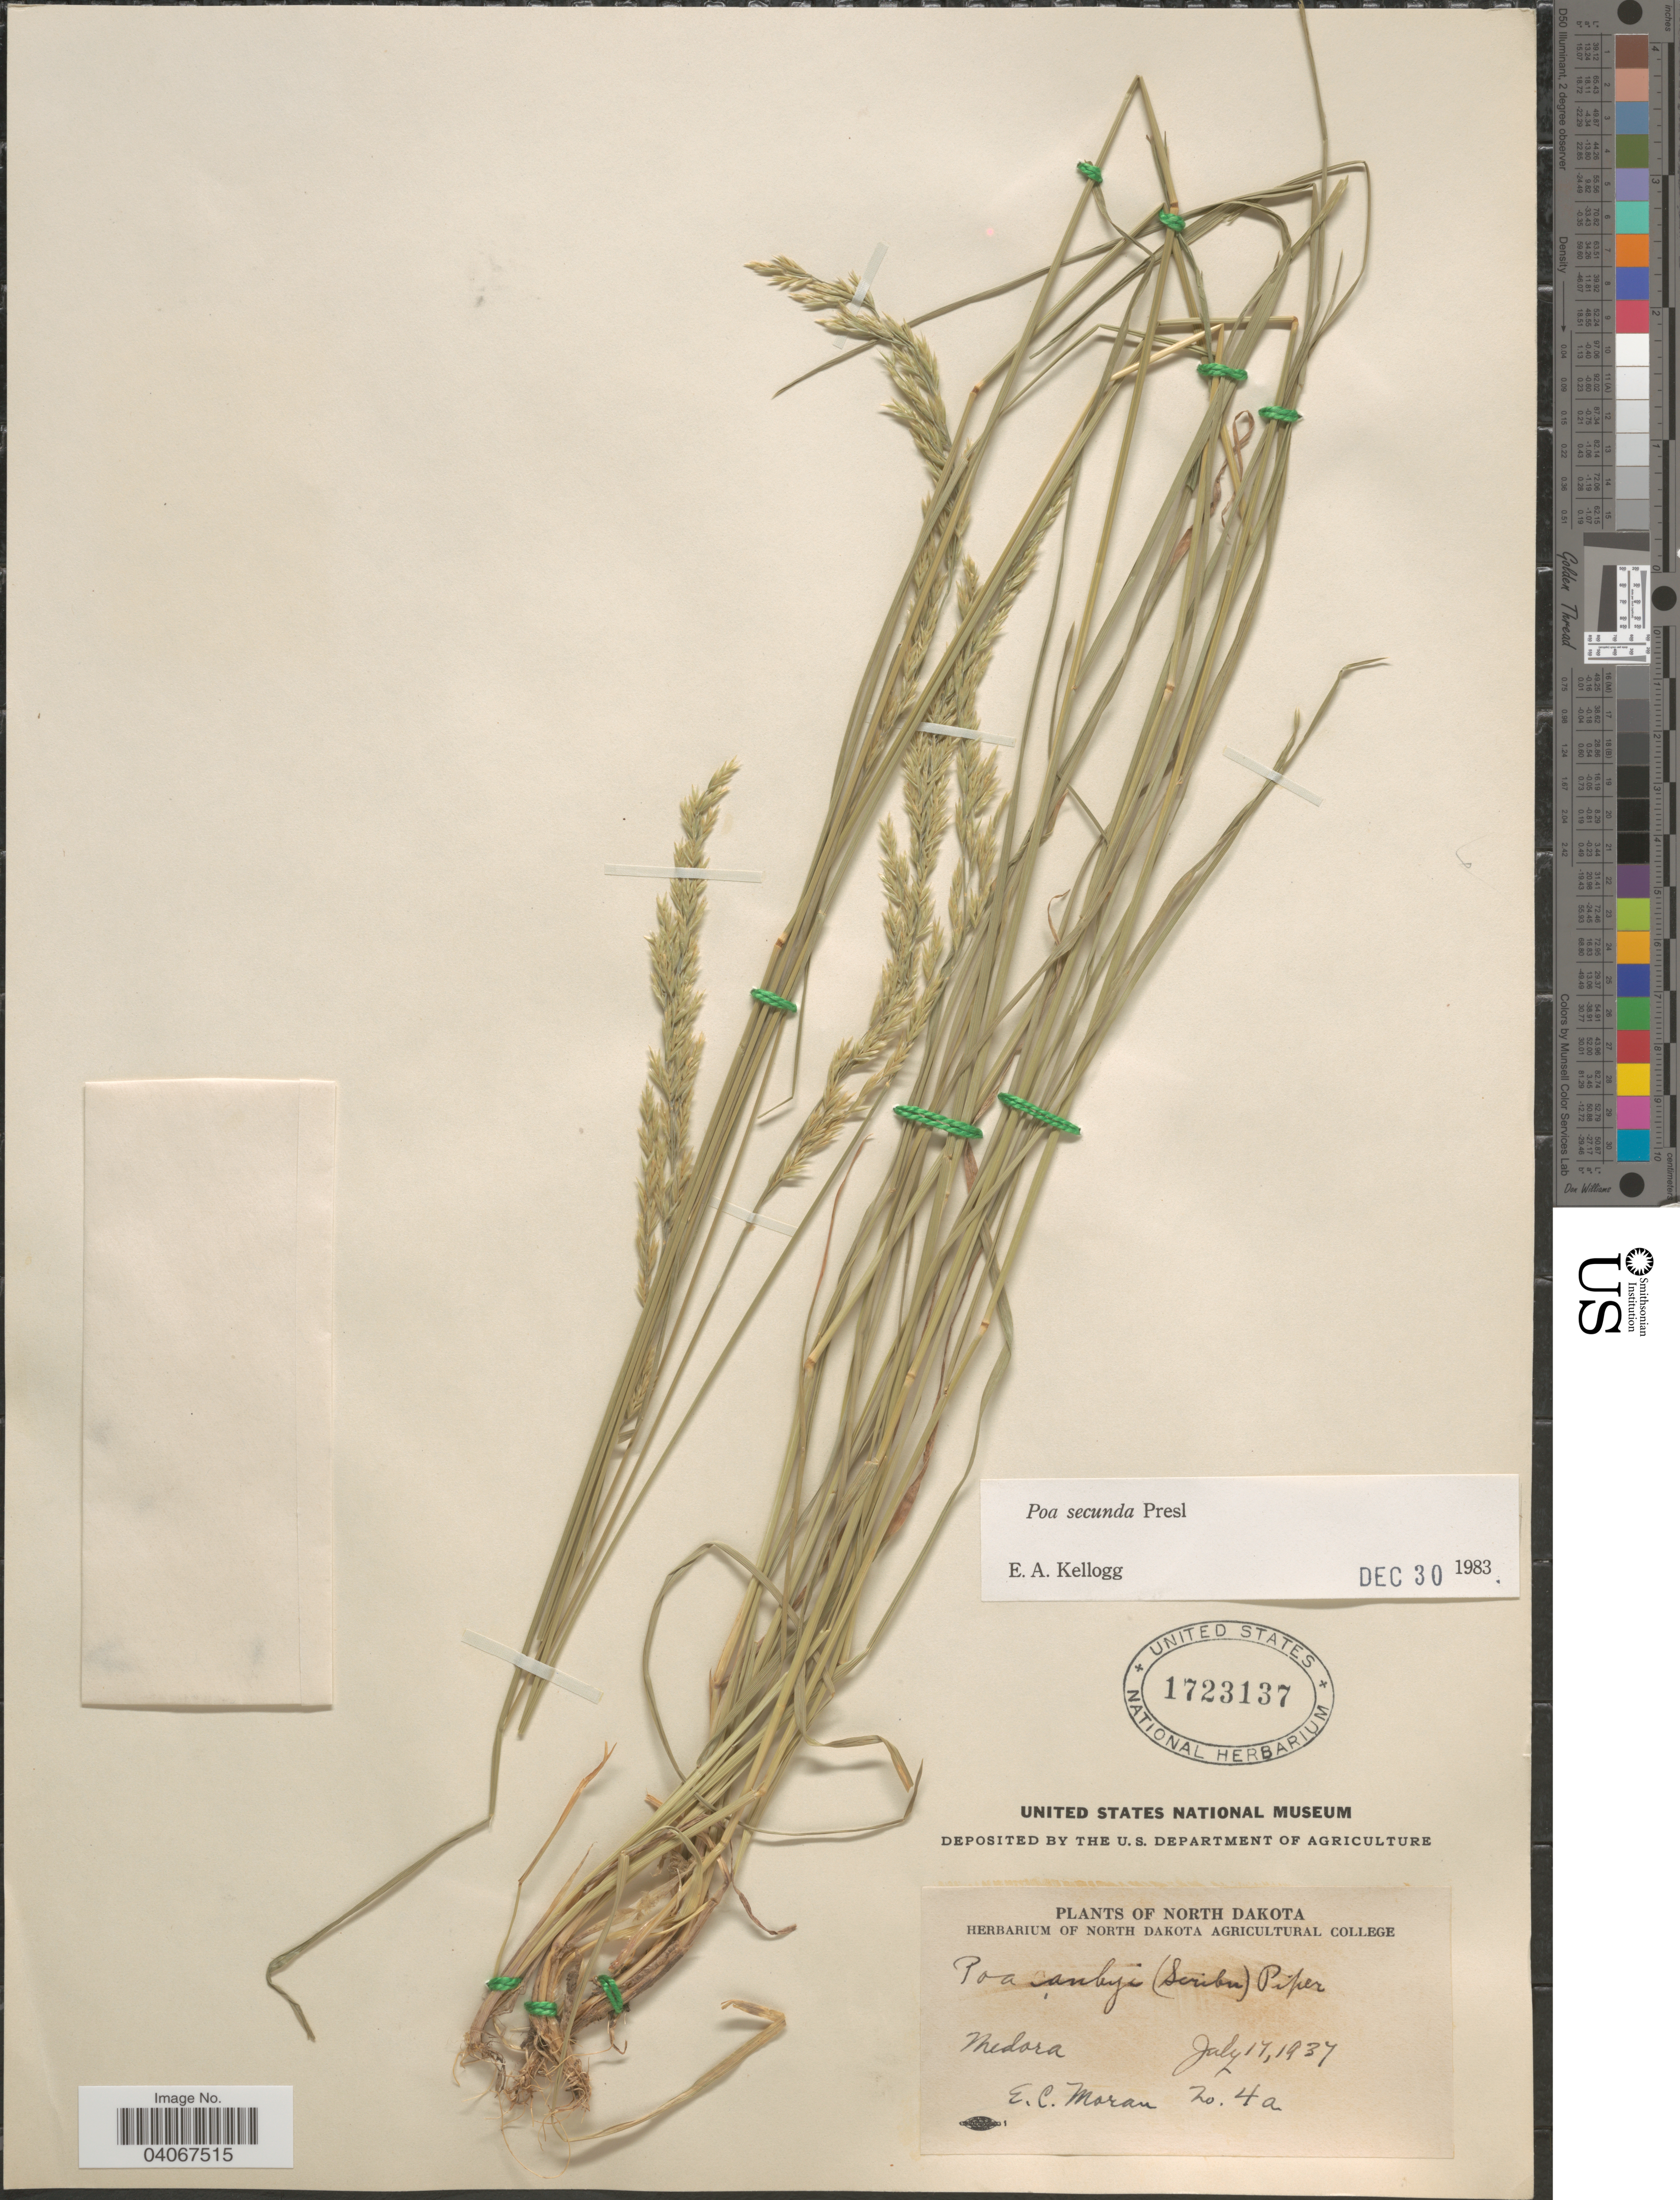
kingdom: Plantae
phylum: Tracheophyta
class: Liliopsida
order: Poales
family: Poaceae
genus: Poa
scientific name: Poa secunda subsp. secunda var. secunda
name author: J. Presl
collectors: E. C. Moran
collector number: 4a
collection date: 1937-07-17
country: United States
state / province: North Dakota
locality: Medora.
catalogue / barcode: US 1723137